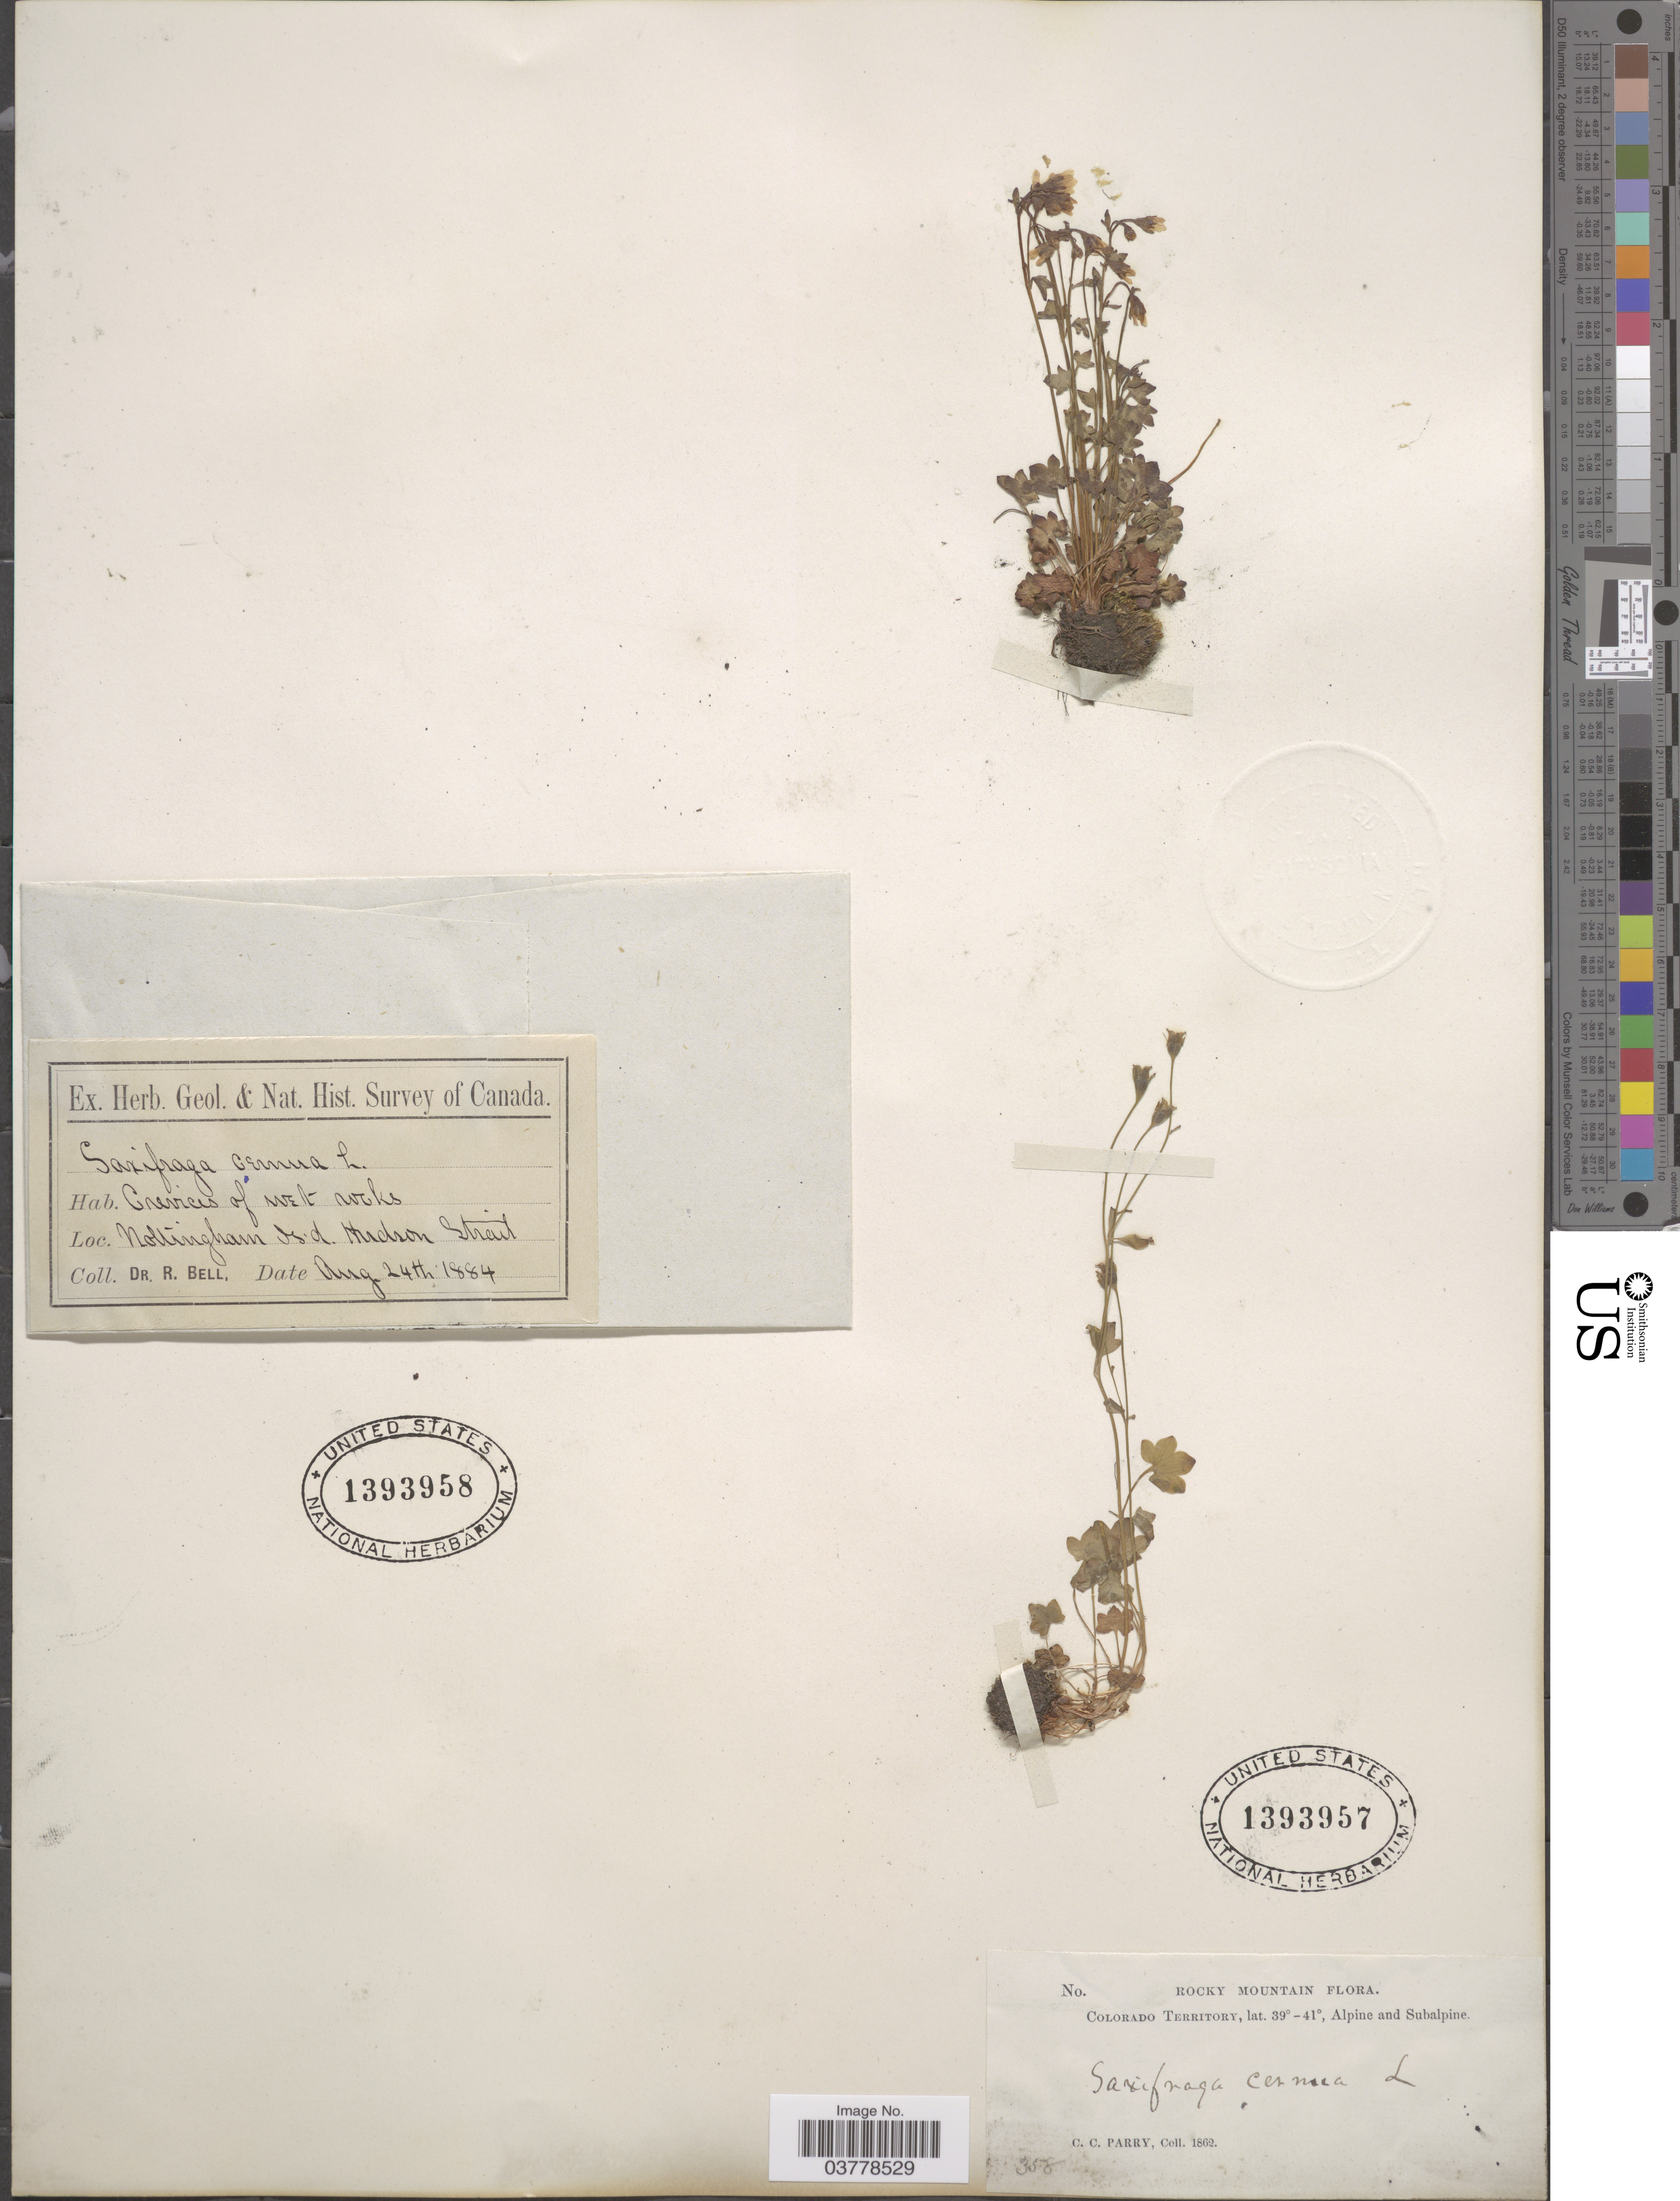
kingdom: Plantae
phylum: Tracheophyta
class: Magnoliopsida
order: Saxifragales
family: Saxifragaceae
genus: Saxifraga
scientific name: Saxifraga cernua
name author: L.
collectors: C. R. Bell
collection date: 1884-08-24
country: Canada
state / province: Nunavut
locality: Nottingham Is.d. Hudson Strait.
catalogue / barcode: US 1393958